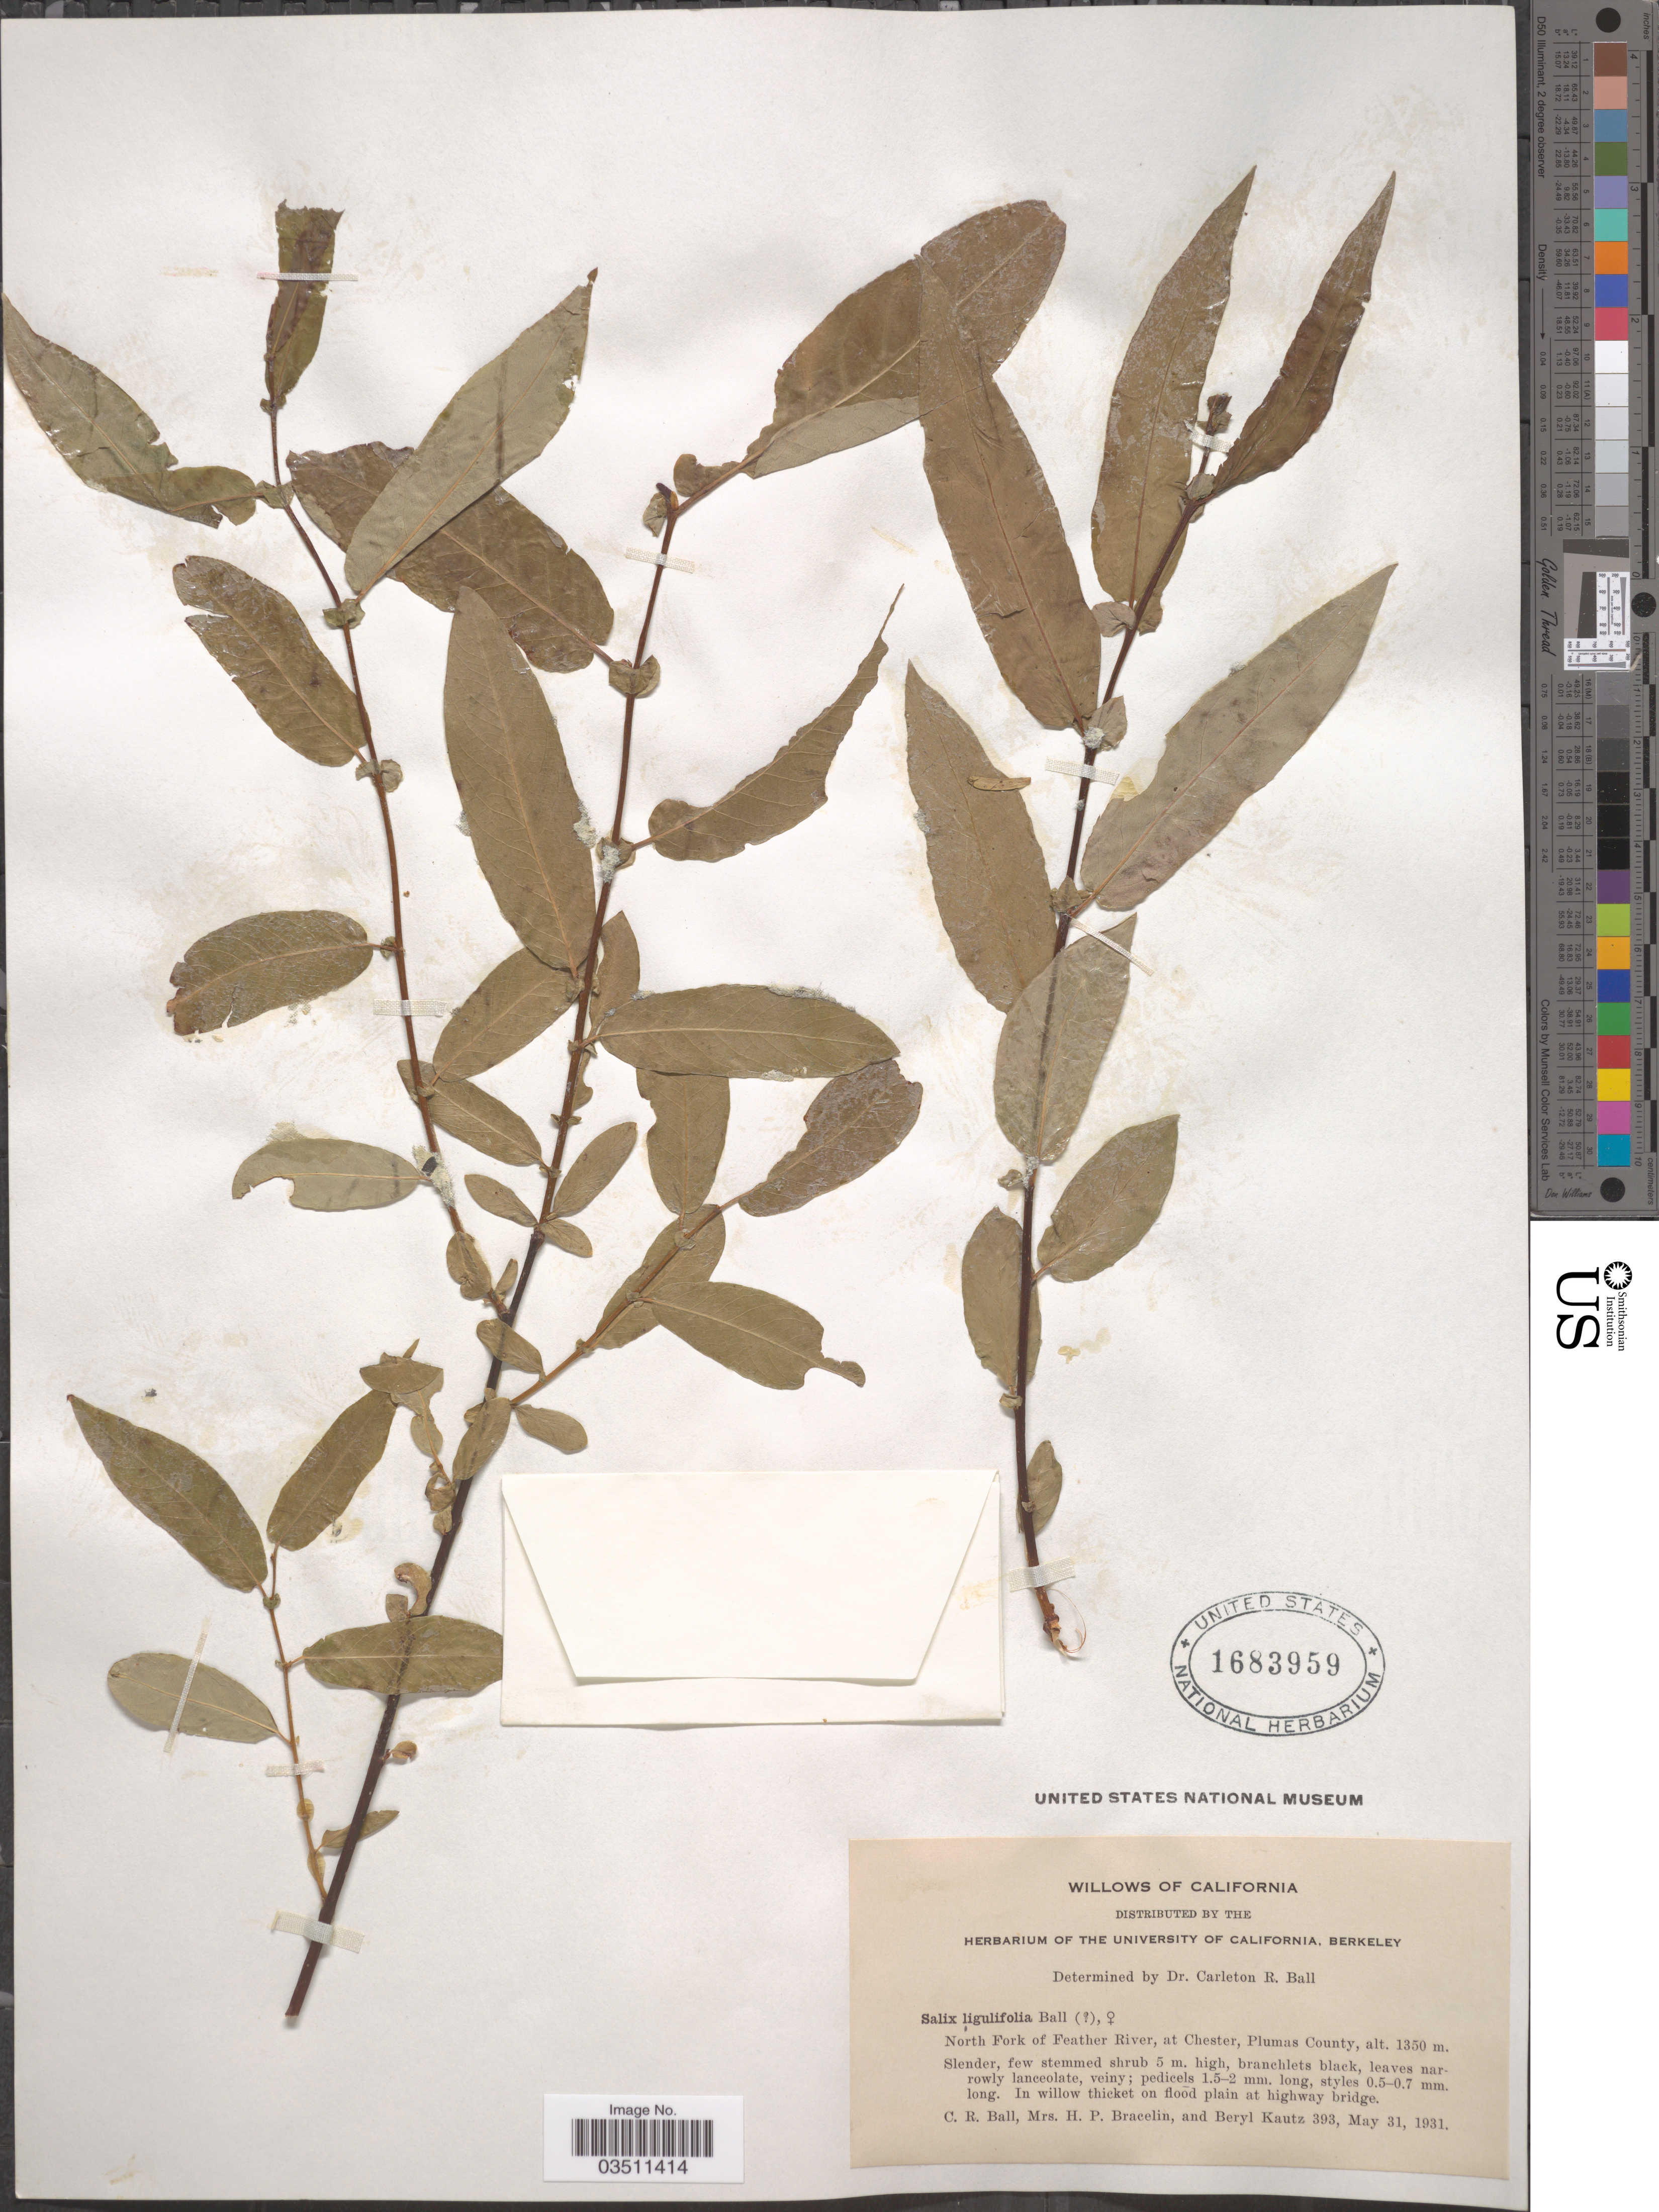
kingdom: Plantae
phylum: Tracheophyta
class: Magnoliopsida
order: Malpighiales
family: Salicaceae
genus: Salix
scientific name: Salix ligulifolia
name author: (C.R. Ball) C.R. Ball ex C.K. Schneid.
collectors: C. R. Ball, H. Bracelin & B. Kautz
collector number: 393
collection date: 1931-05-31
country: United States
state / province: California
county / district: Plumas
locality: North Fork of Feather River, at Chester, Plumas County.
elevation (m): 1350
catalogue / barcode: US 1683959